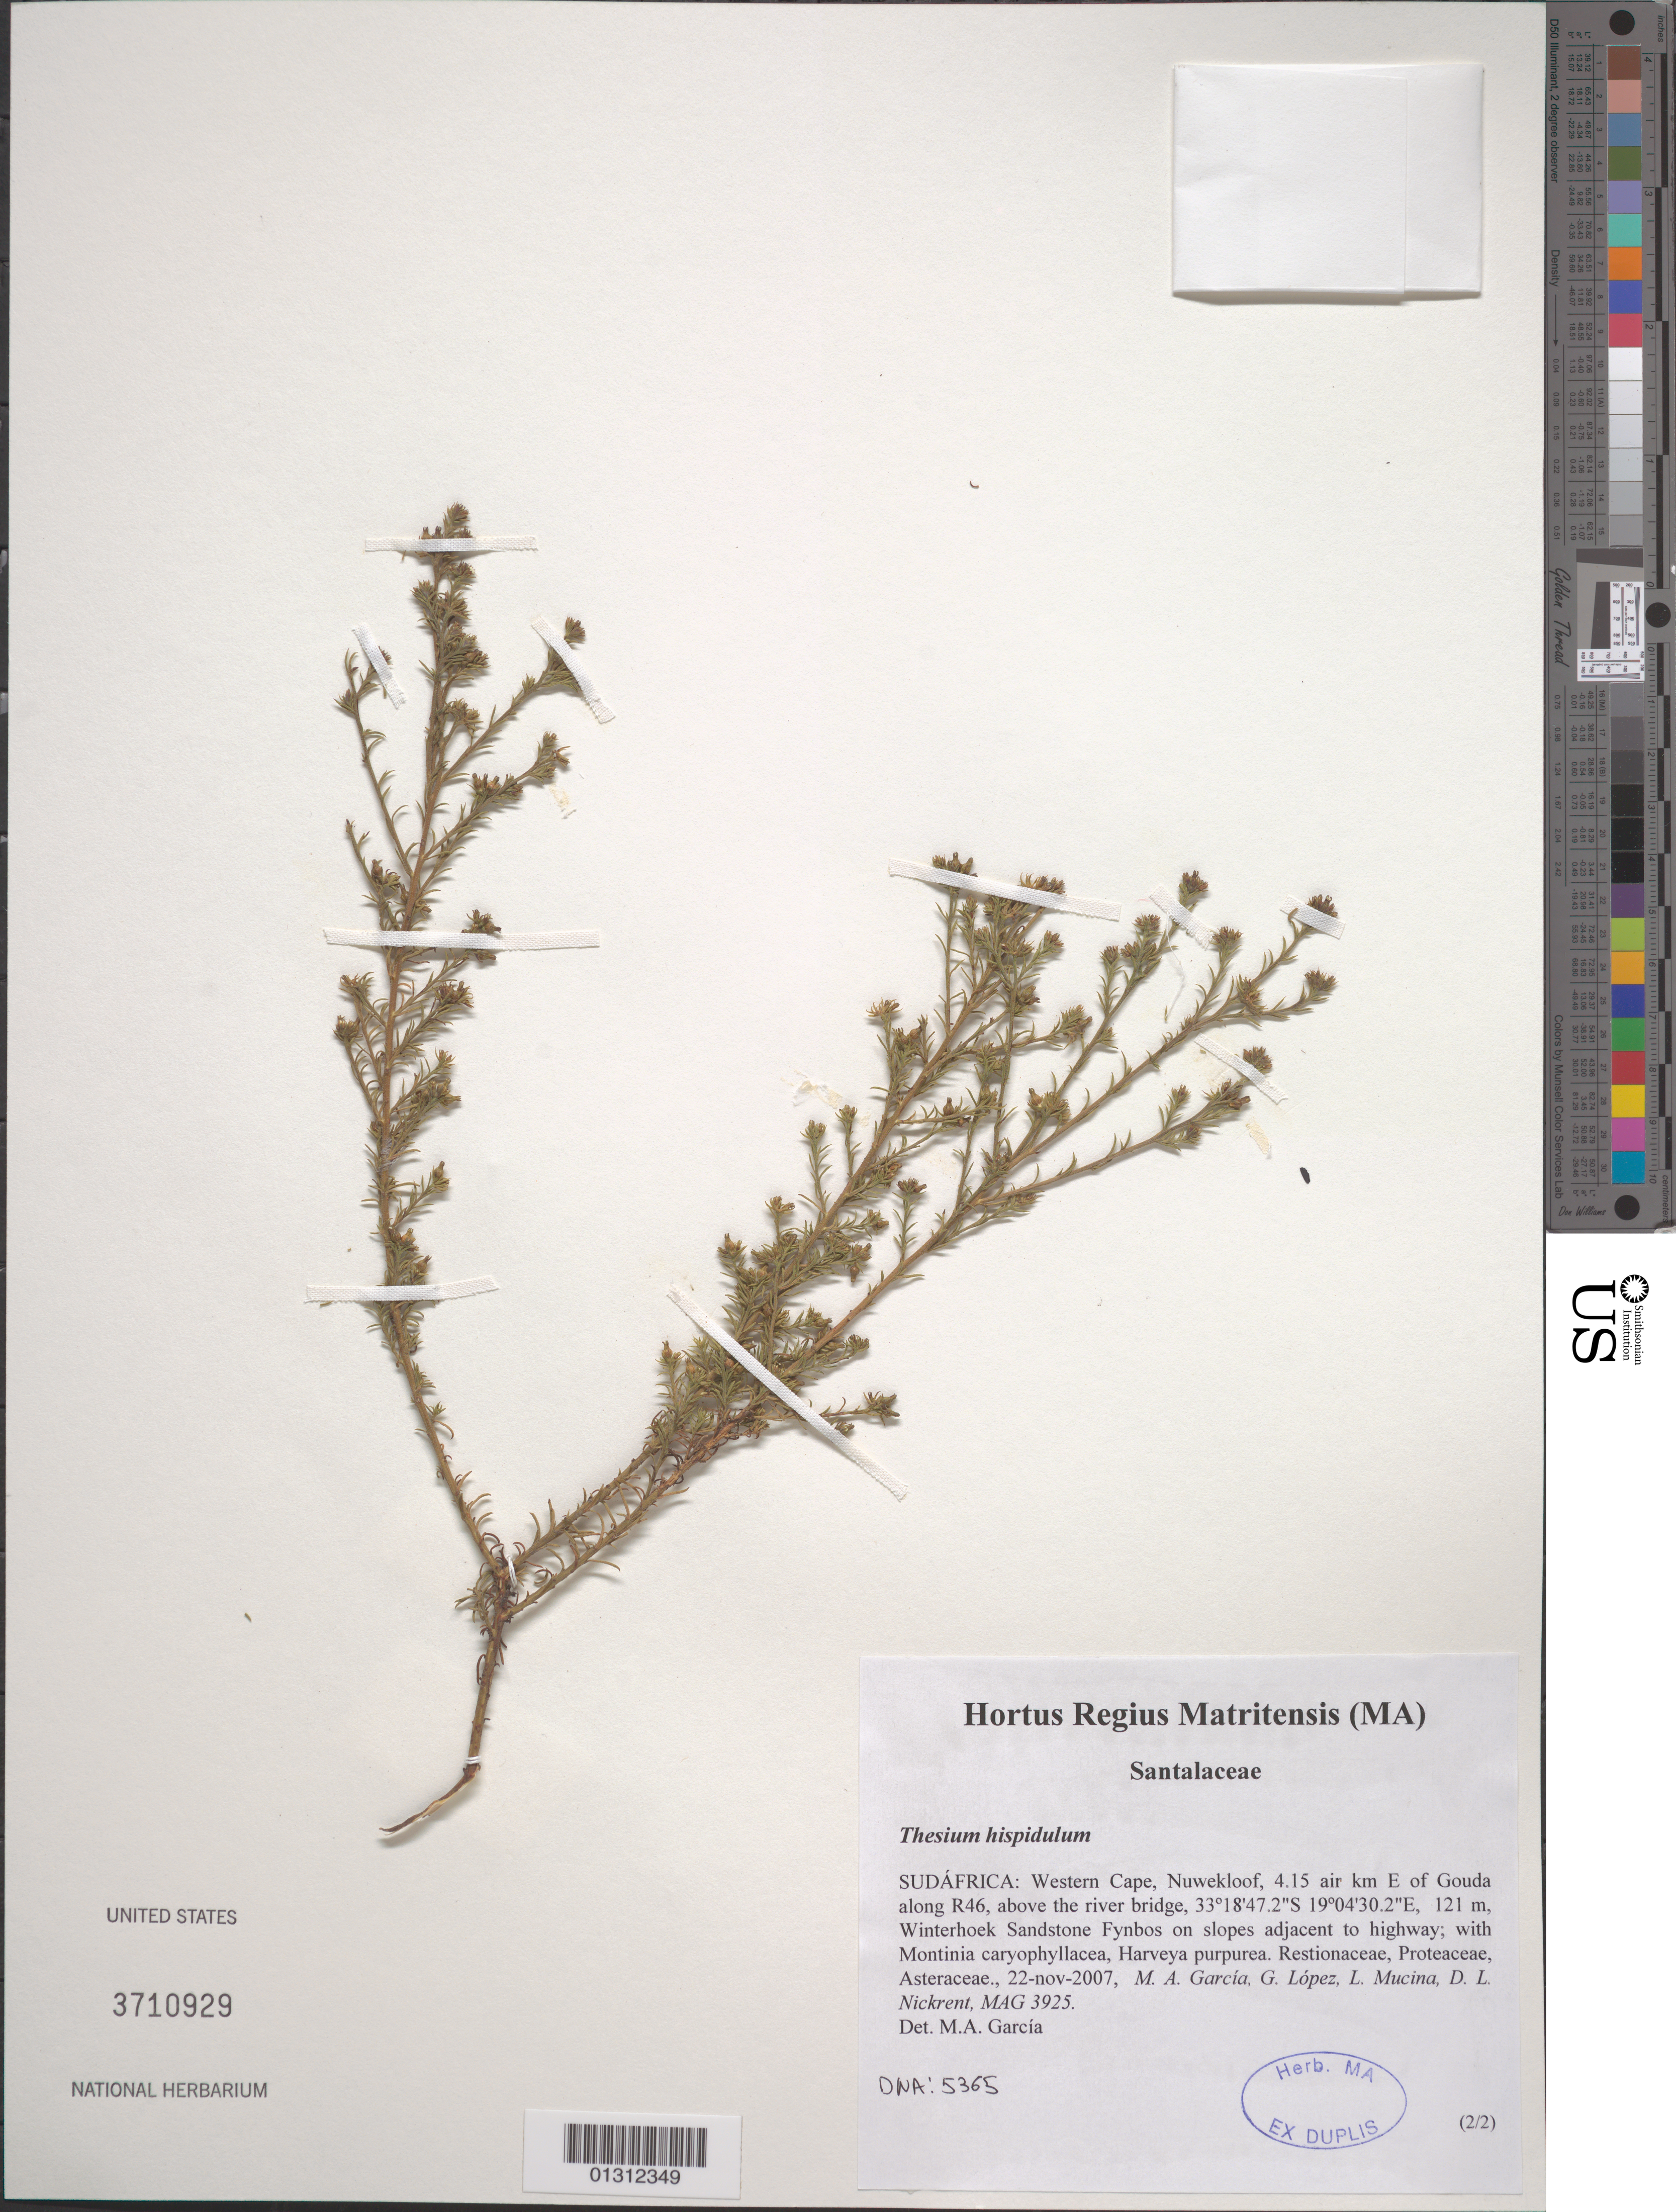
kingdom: Plantae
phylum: Tracheophyta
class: Magnoliopsida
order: Santalales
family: Thesiaceae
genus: Thesium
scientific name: Thesium hispidulum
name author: Lam.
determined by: García, M. A.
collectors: M. A. García, G. López, L. Mucina & D. Nickrent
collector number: MAG 3925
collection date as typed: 22-nov-2007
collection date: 2007-11-22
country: South Africa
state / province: Western Cape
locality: Nuwekloof, 4.15 air km E of Gouda along R46, above the river bridge, Winterhoek Sandstone Fynbos on slopes adjacent to highway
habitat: Winterhoek Sandstone Fynbos on slopes adjacent to highway; with Montinia caryophyllacea, Harveya purpurea.Restionaceae, Proteaceae, Asteraceae.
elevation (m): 121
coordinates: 33 18 47.2 S, 19 04 30.2 E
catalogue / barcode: US 3710929